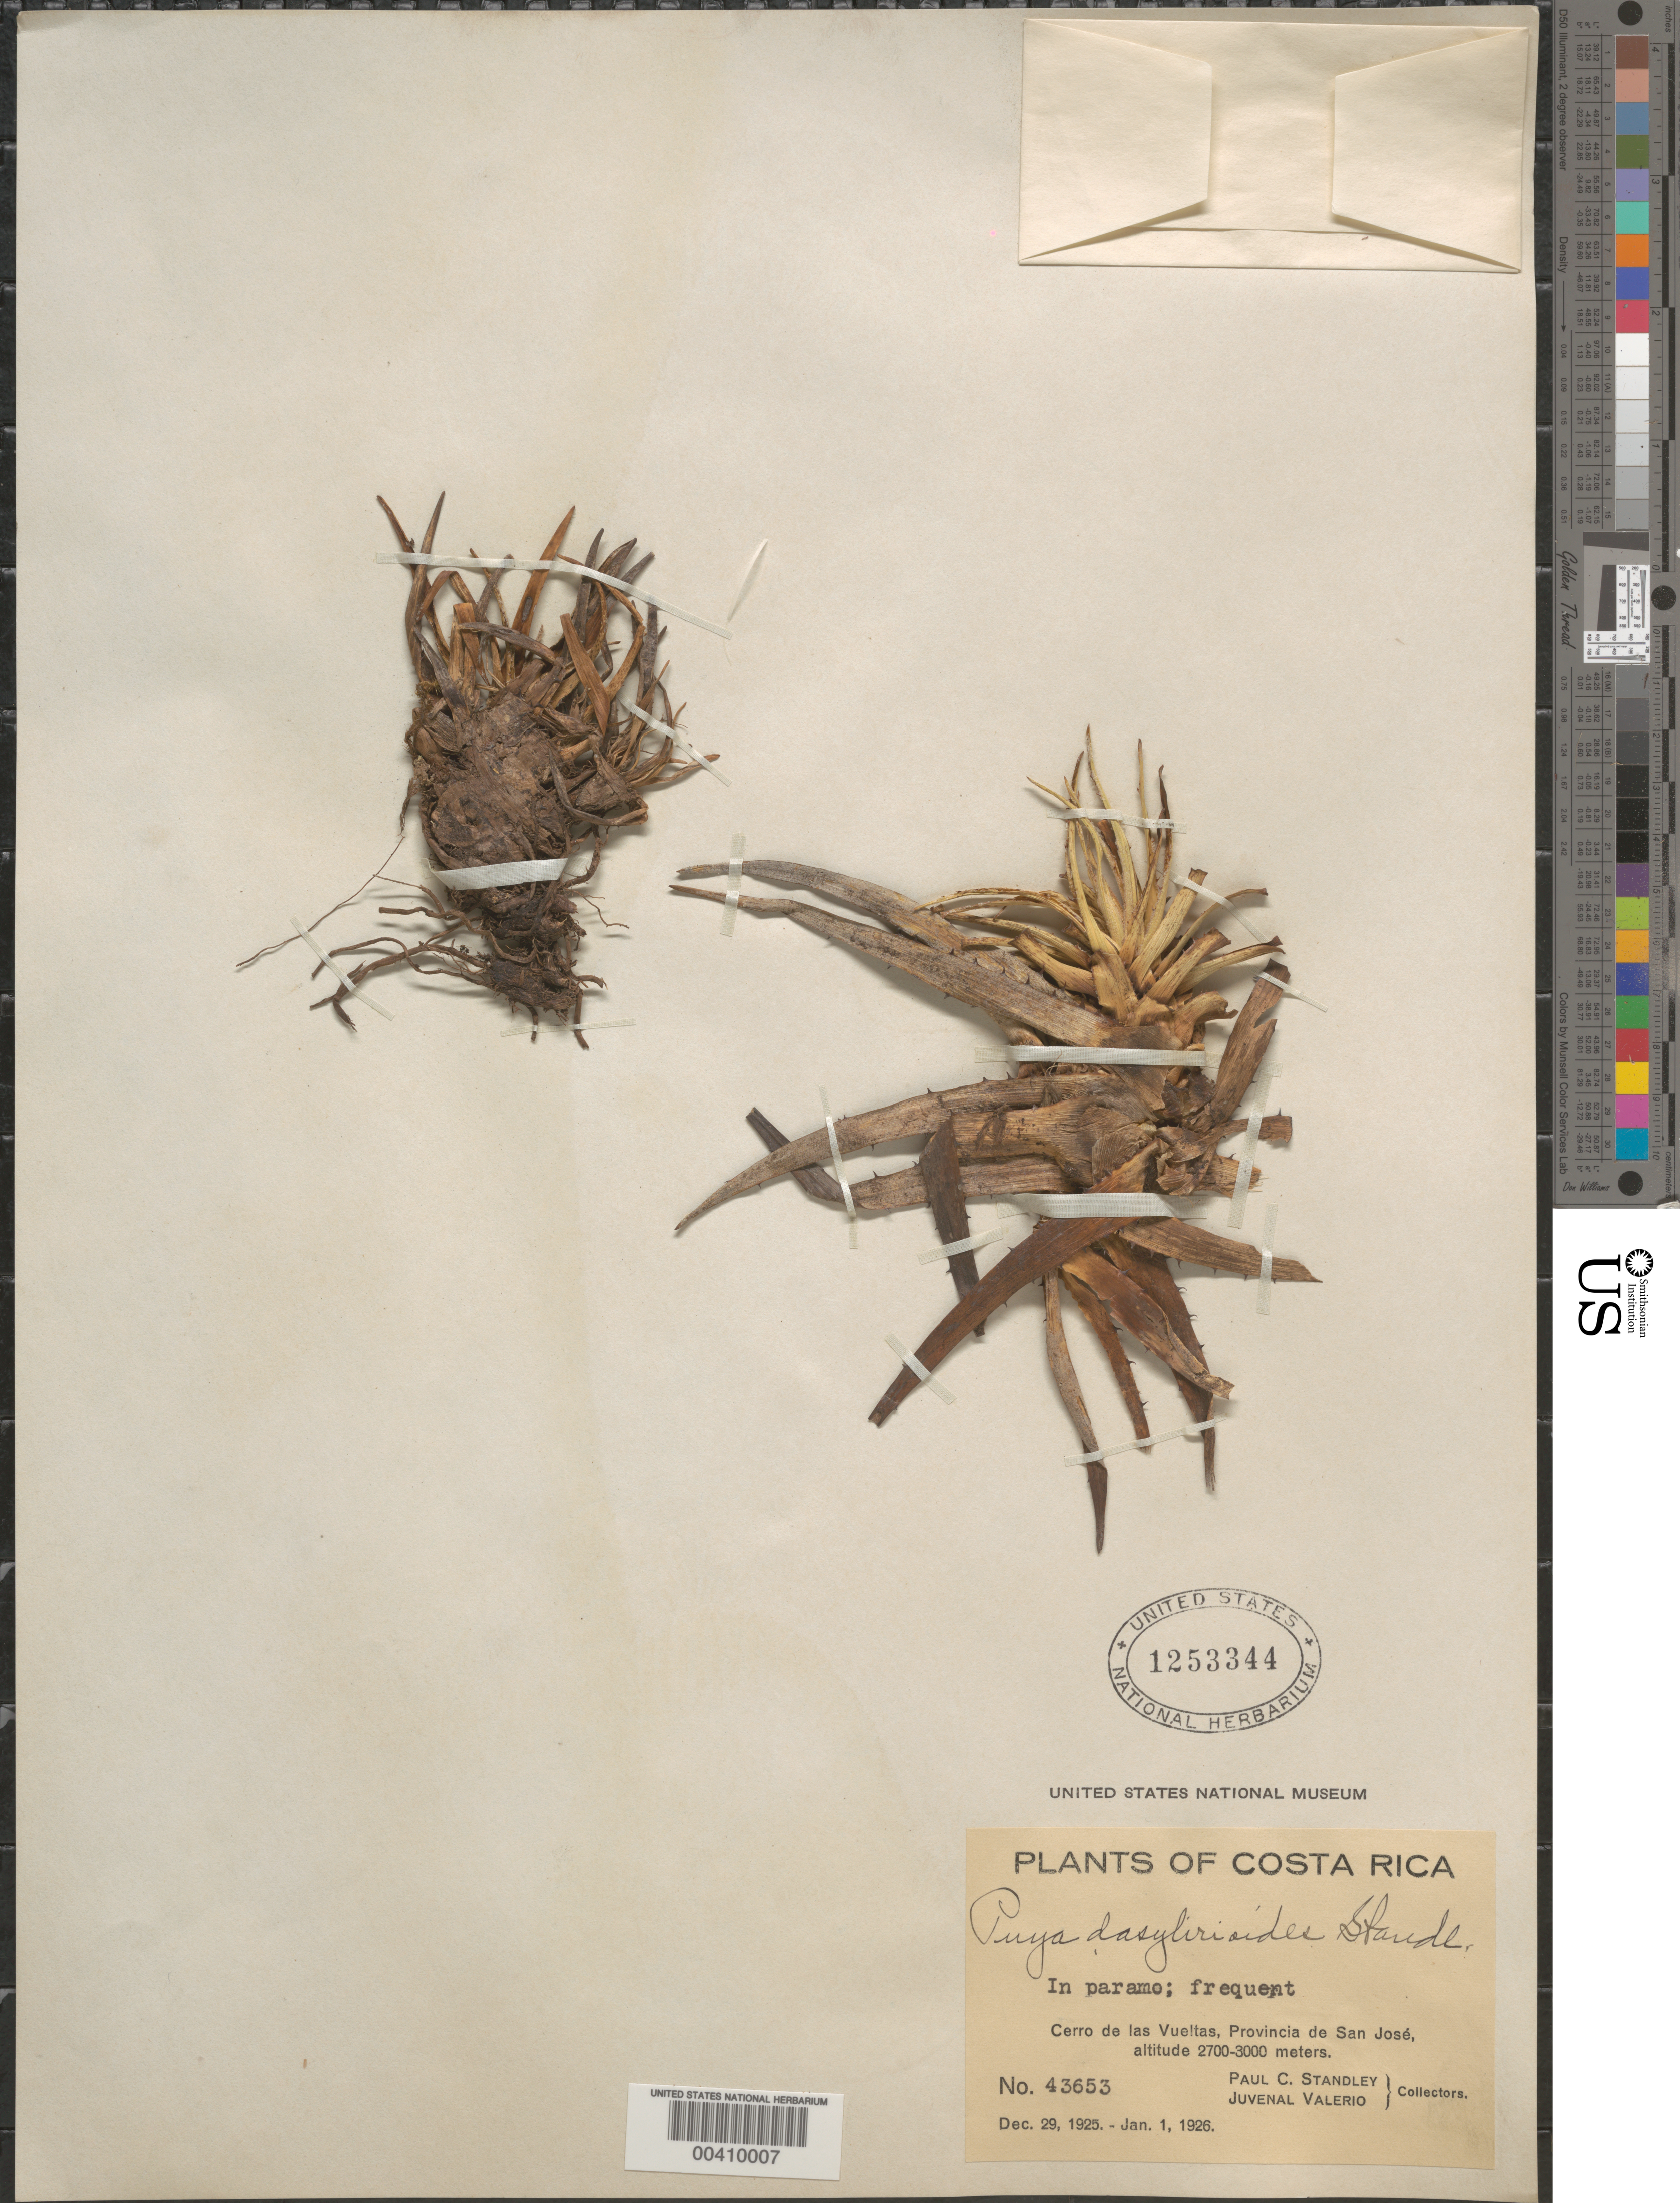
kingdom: Plantae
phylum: Tracheophyta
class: Liliopsida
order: Poales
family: Bromeliaceae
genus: Puya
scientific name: Puya dasylirioides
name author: Standl.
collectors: P. C. Standley & J. Valerio R.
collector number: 43653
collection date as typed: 29 Dec 1925 to 01 Jan 1926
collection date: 1925-12-29/1926-01-01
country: Costa Rica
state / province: San José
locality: Cerro de las vueltas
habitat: In paramo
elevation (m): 2700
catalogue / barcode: US 1253344